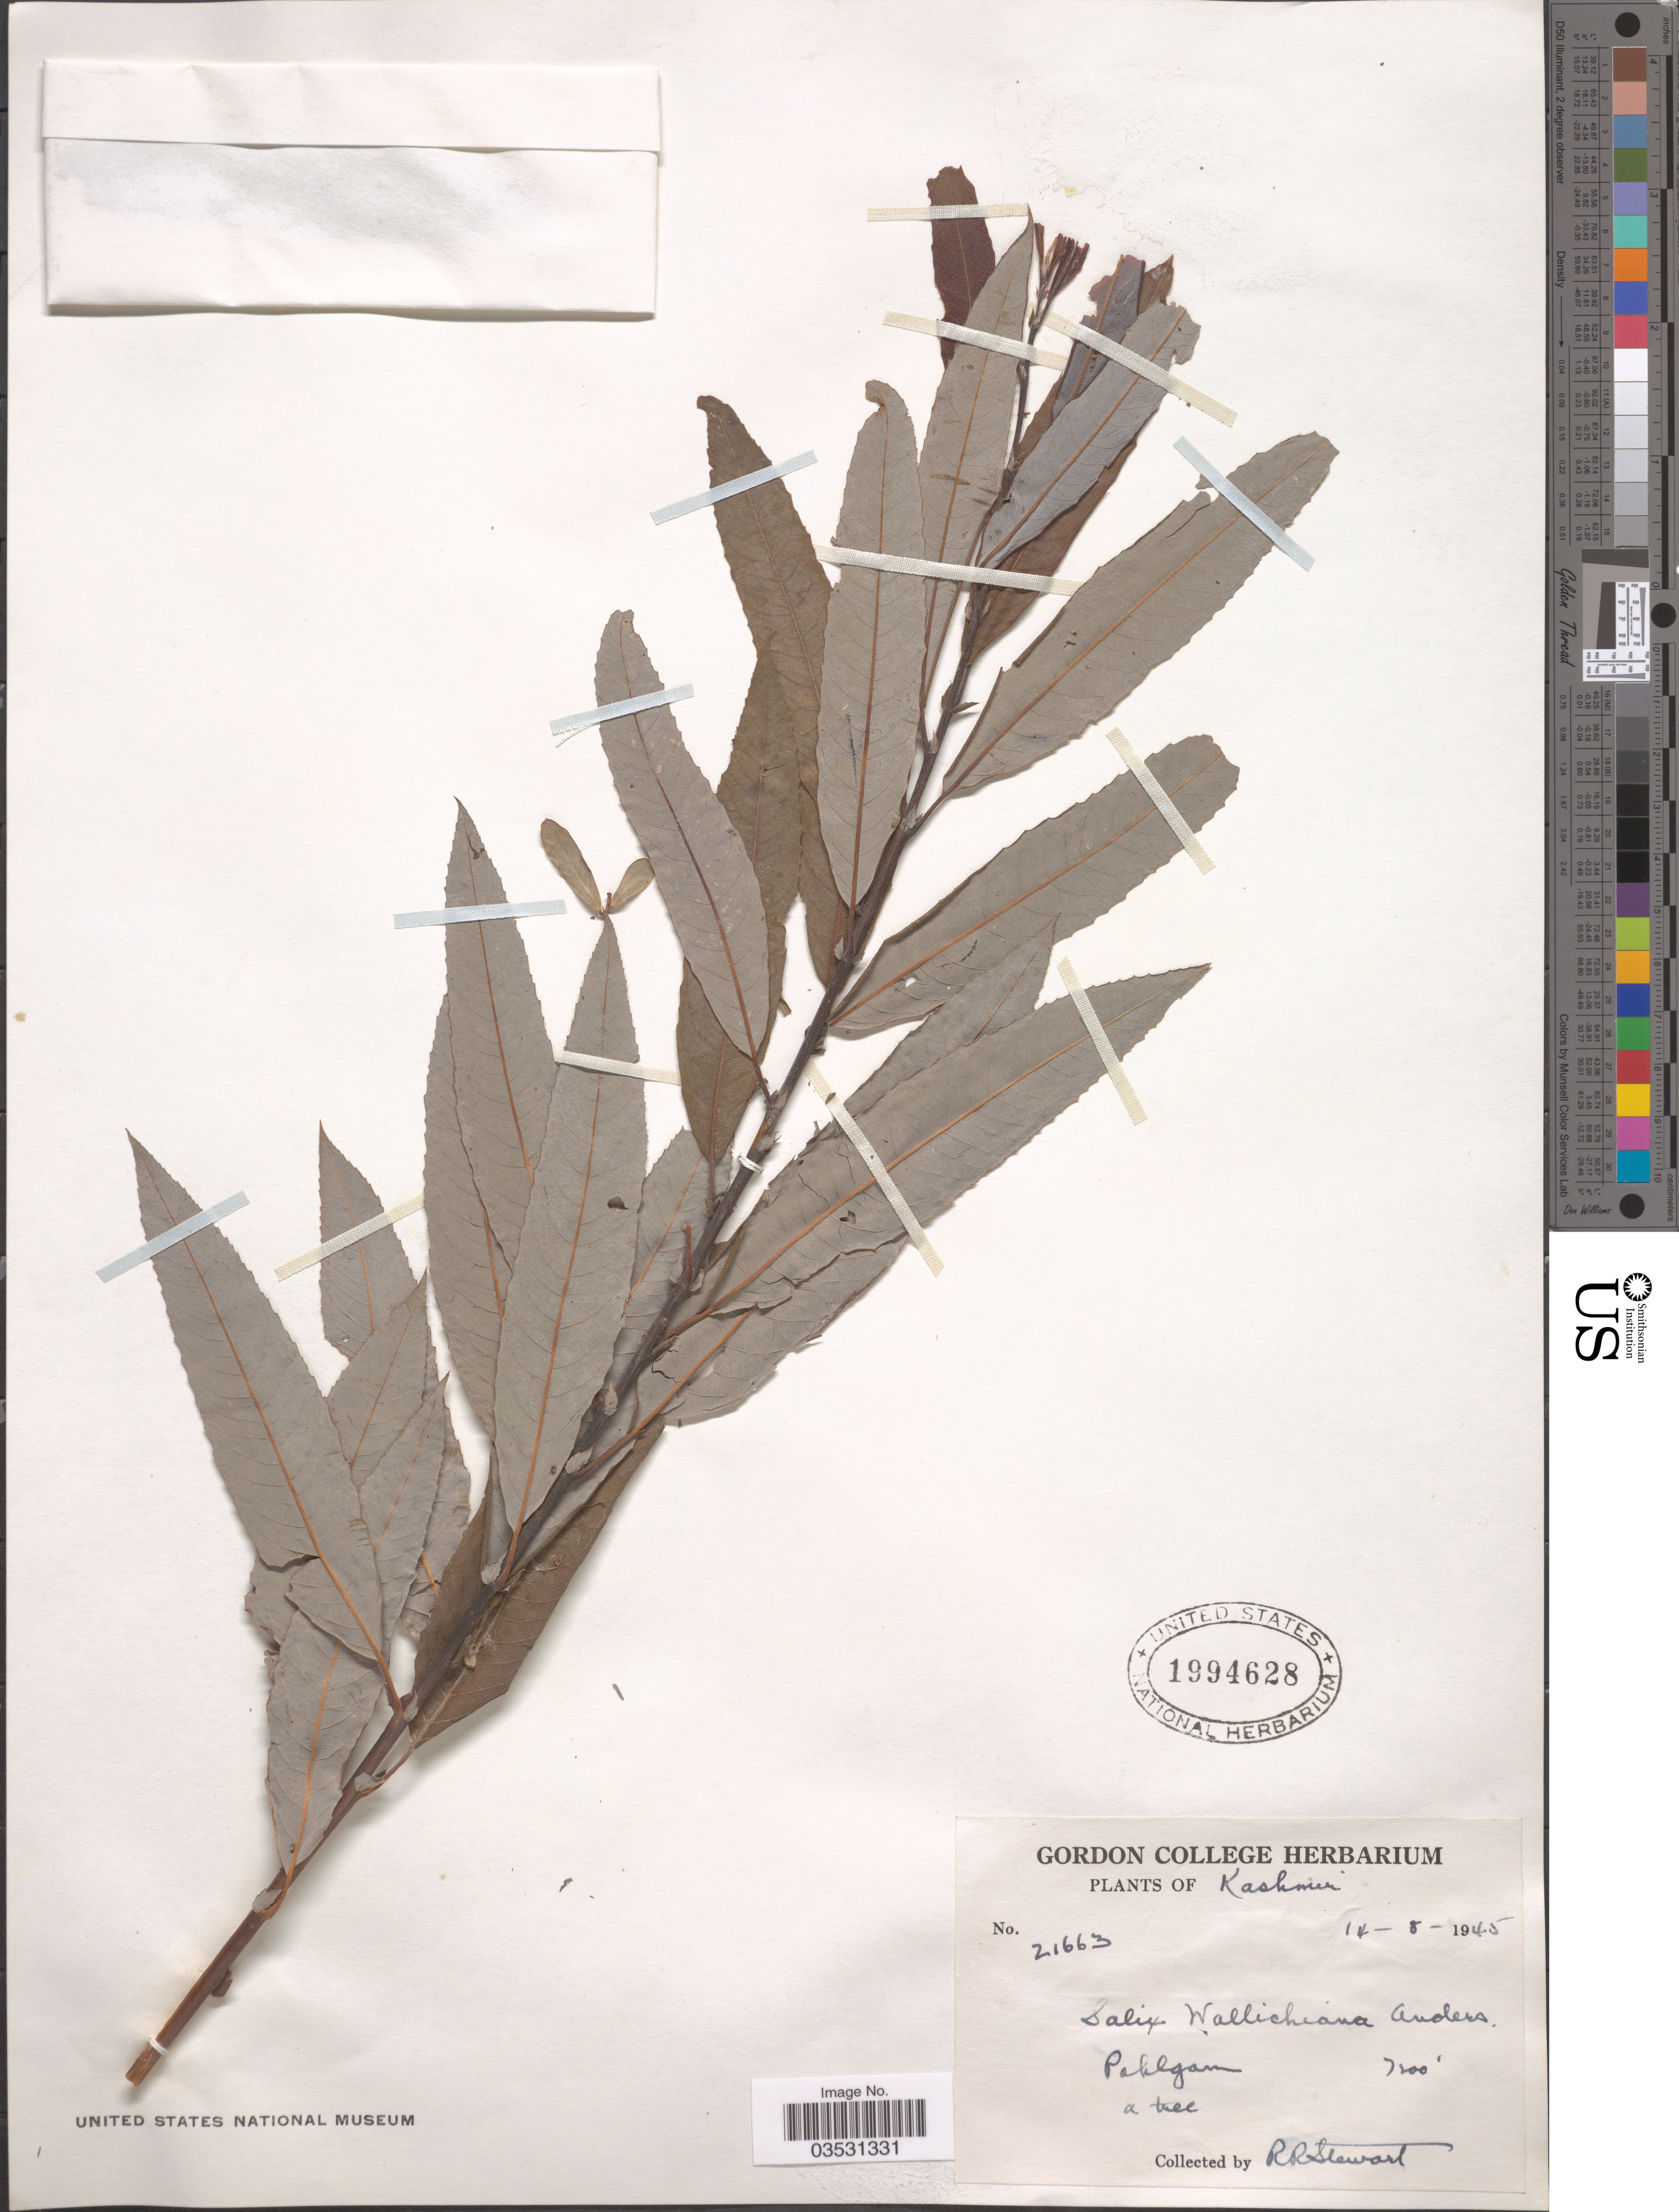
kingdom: Plantae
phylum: Tracheophyta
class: Magnoliopsida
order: Malpighiales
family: Salicaceae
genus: Salix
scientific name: Salix wallichiana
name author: Andersson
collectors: R. Stewart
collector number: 21663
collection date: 1945-08-14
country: India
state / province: Jammu and Kashmir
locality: Kashmir. Pahlgam.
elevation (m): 2195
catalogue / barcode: US 1994628